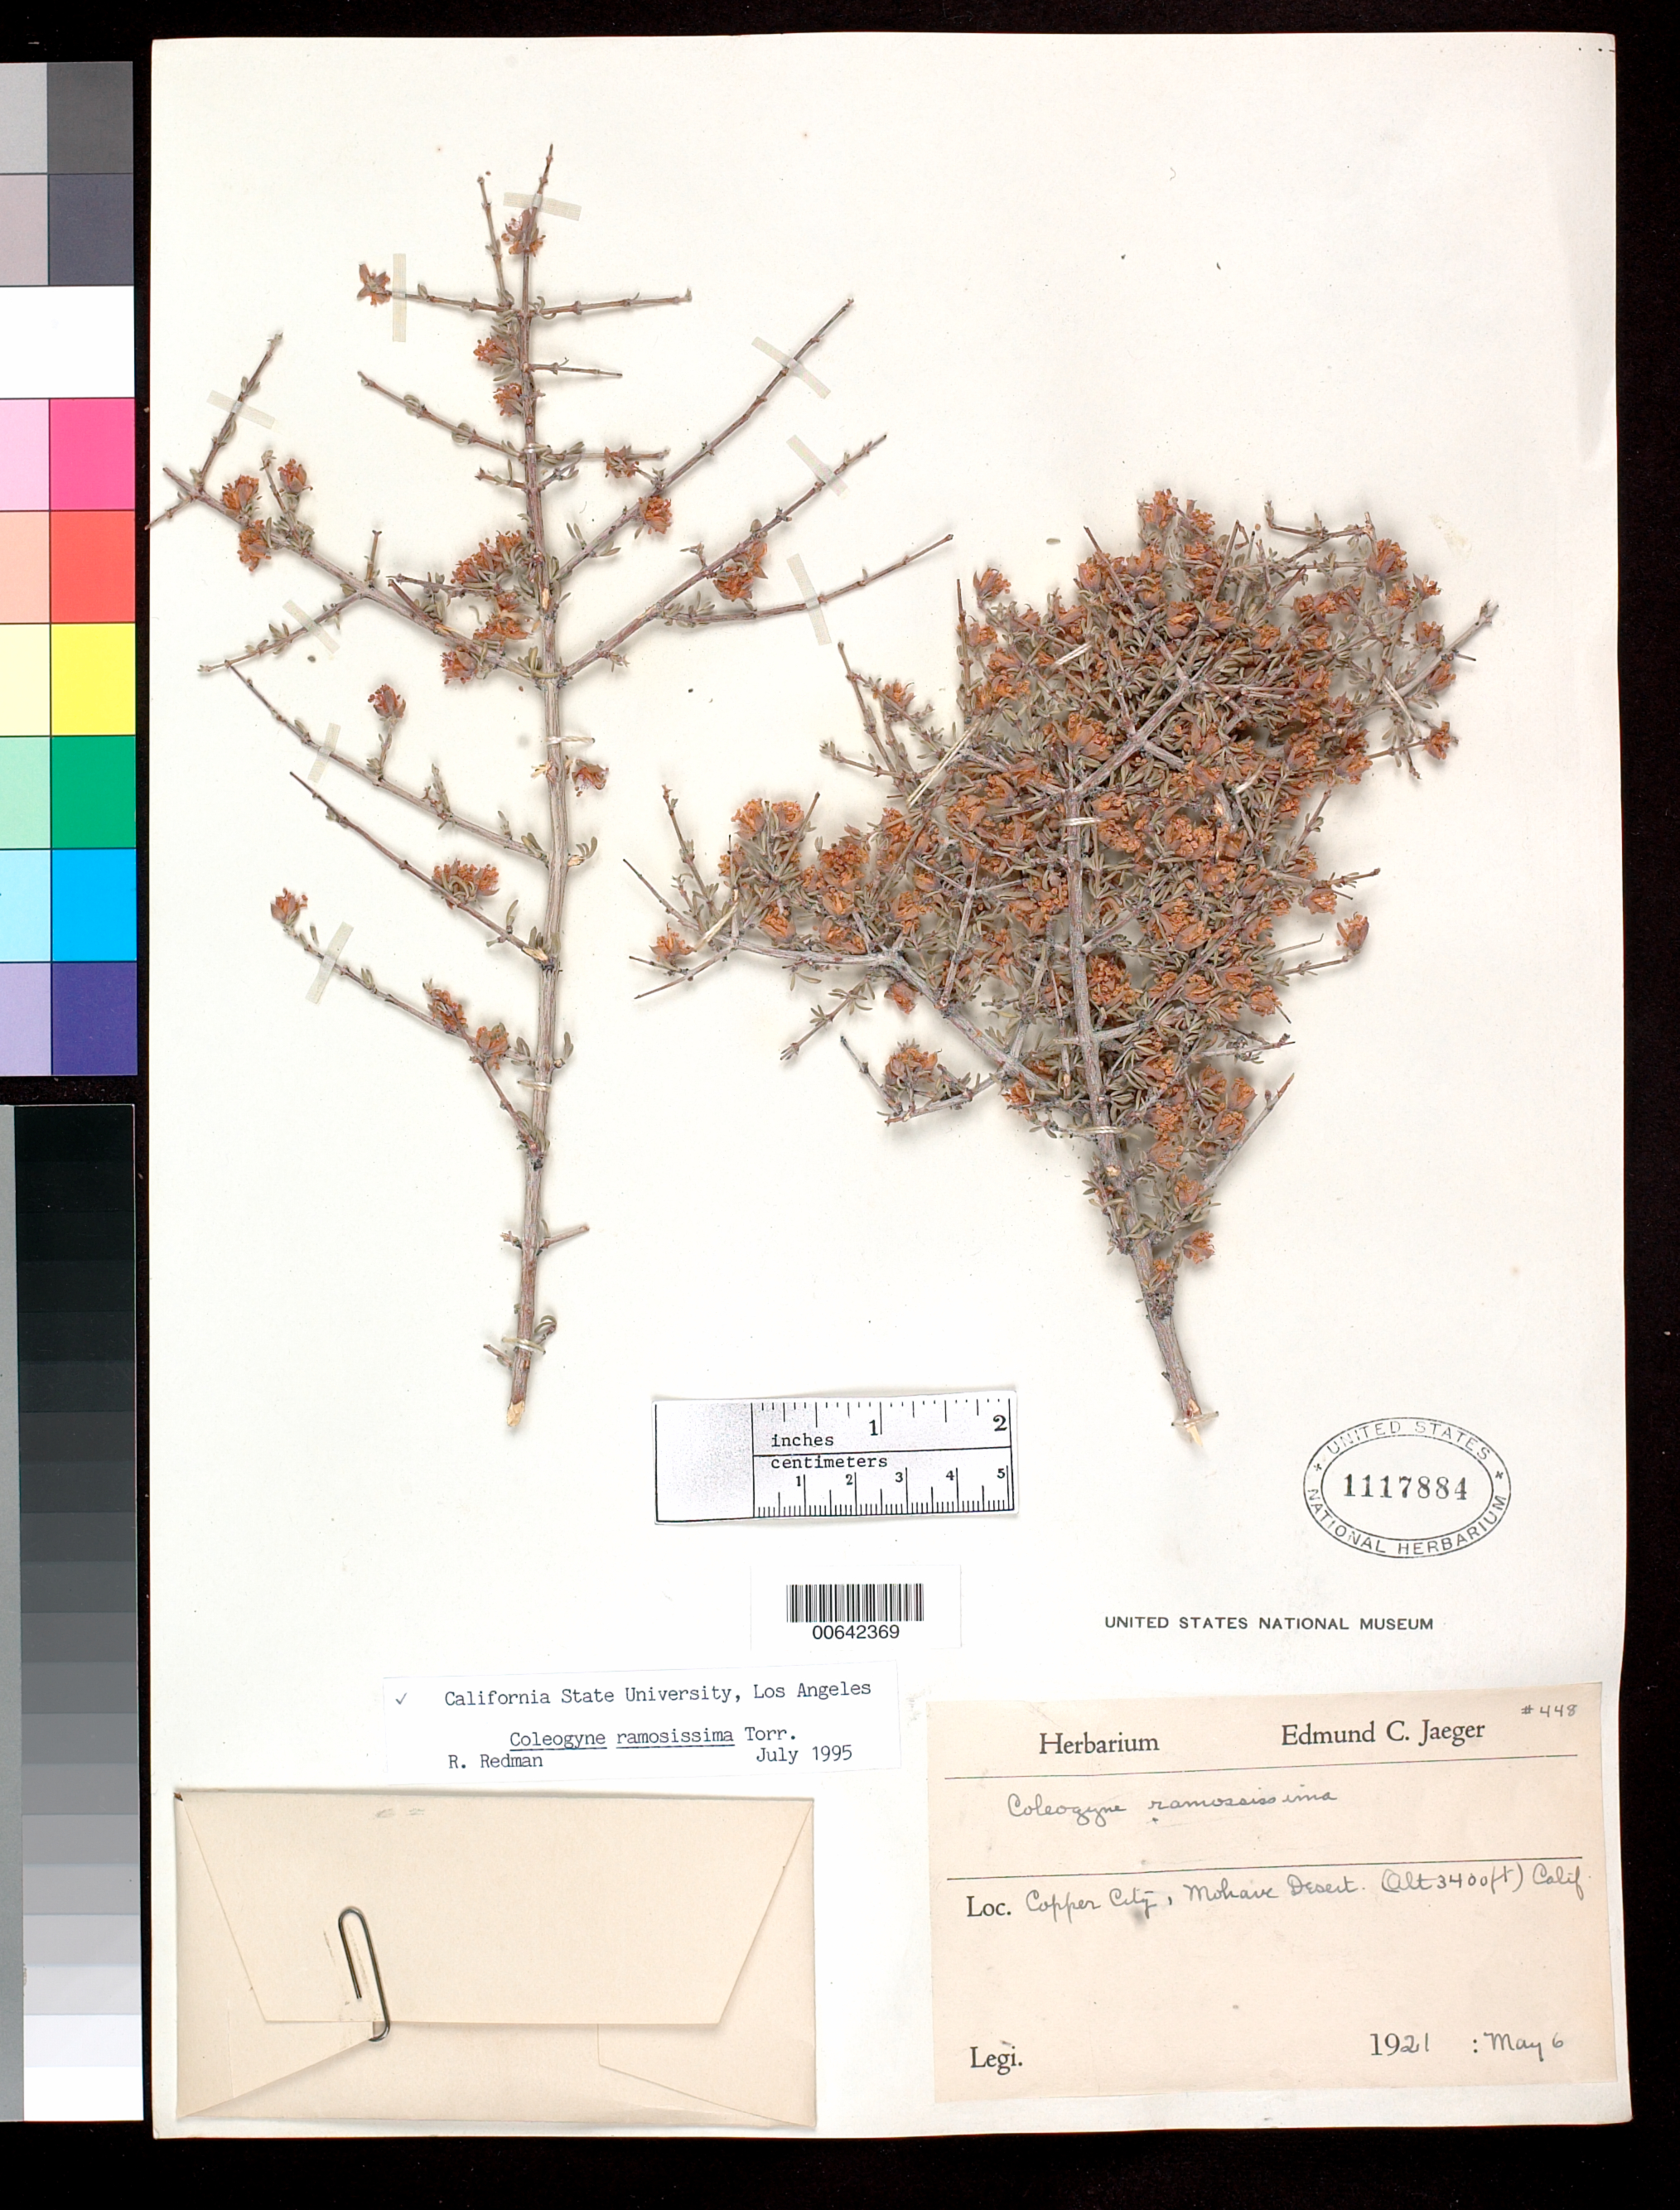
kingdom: Plantae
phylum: Tracheophyta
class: Magnoliopsida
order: Rosales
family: Rosaceae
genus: Coleogyne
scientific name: Coleogyne ramosissima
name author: Torr.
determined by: Redman, R., (LA), University of California - Los Angeles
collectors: E. Jaeger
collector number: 448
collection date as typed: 06 May 1921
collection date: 1921-05-06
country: United States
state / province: California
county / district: Kern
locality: Copper City, Mohave Desert.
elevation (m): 1036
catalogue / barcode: US 1117884